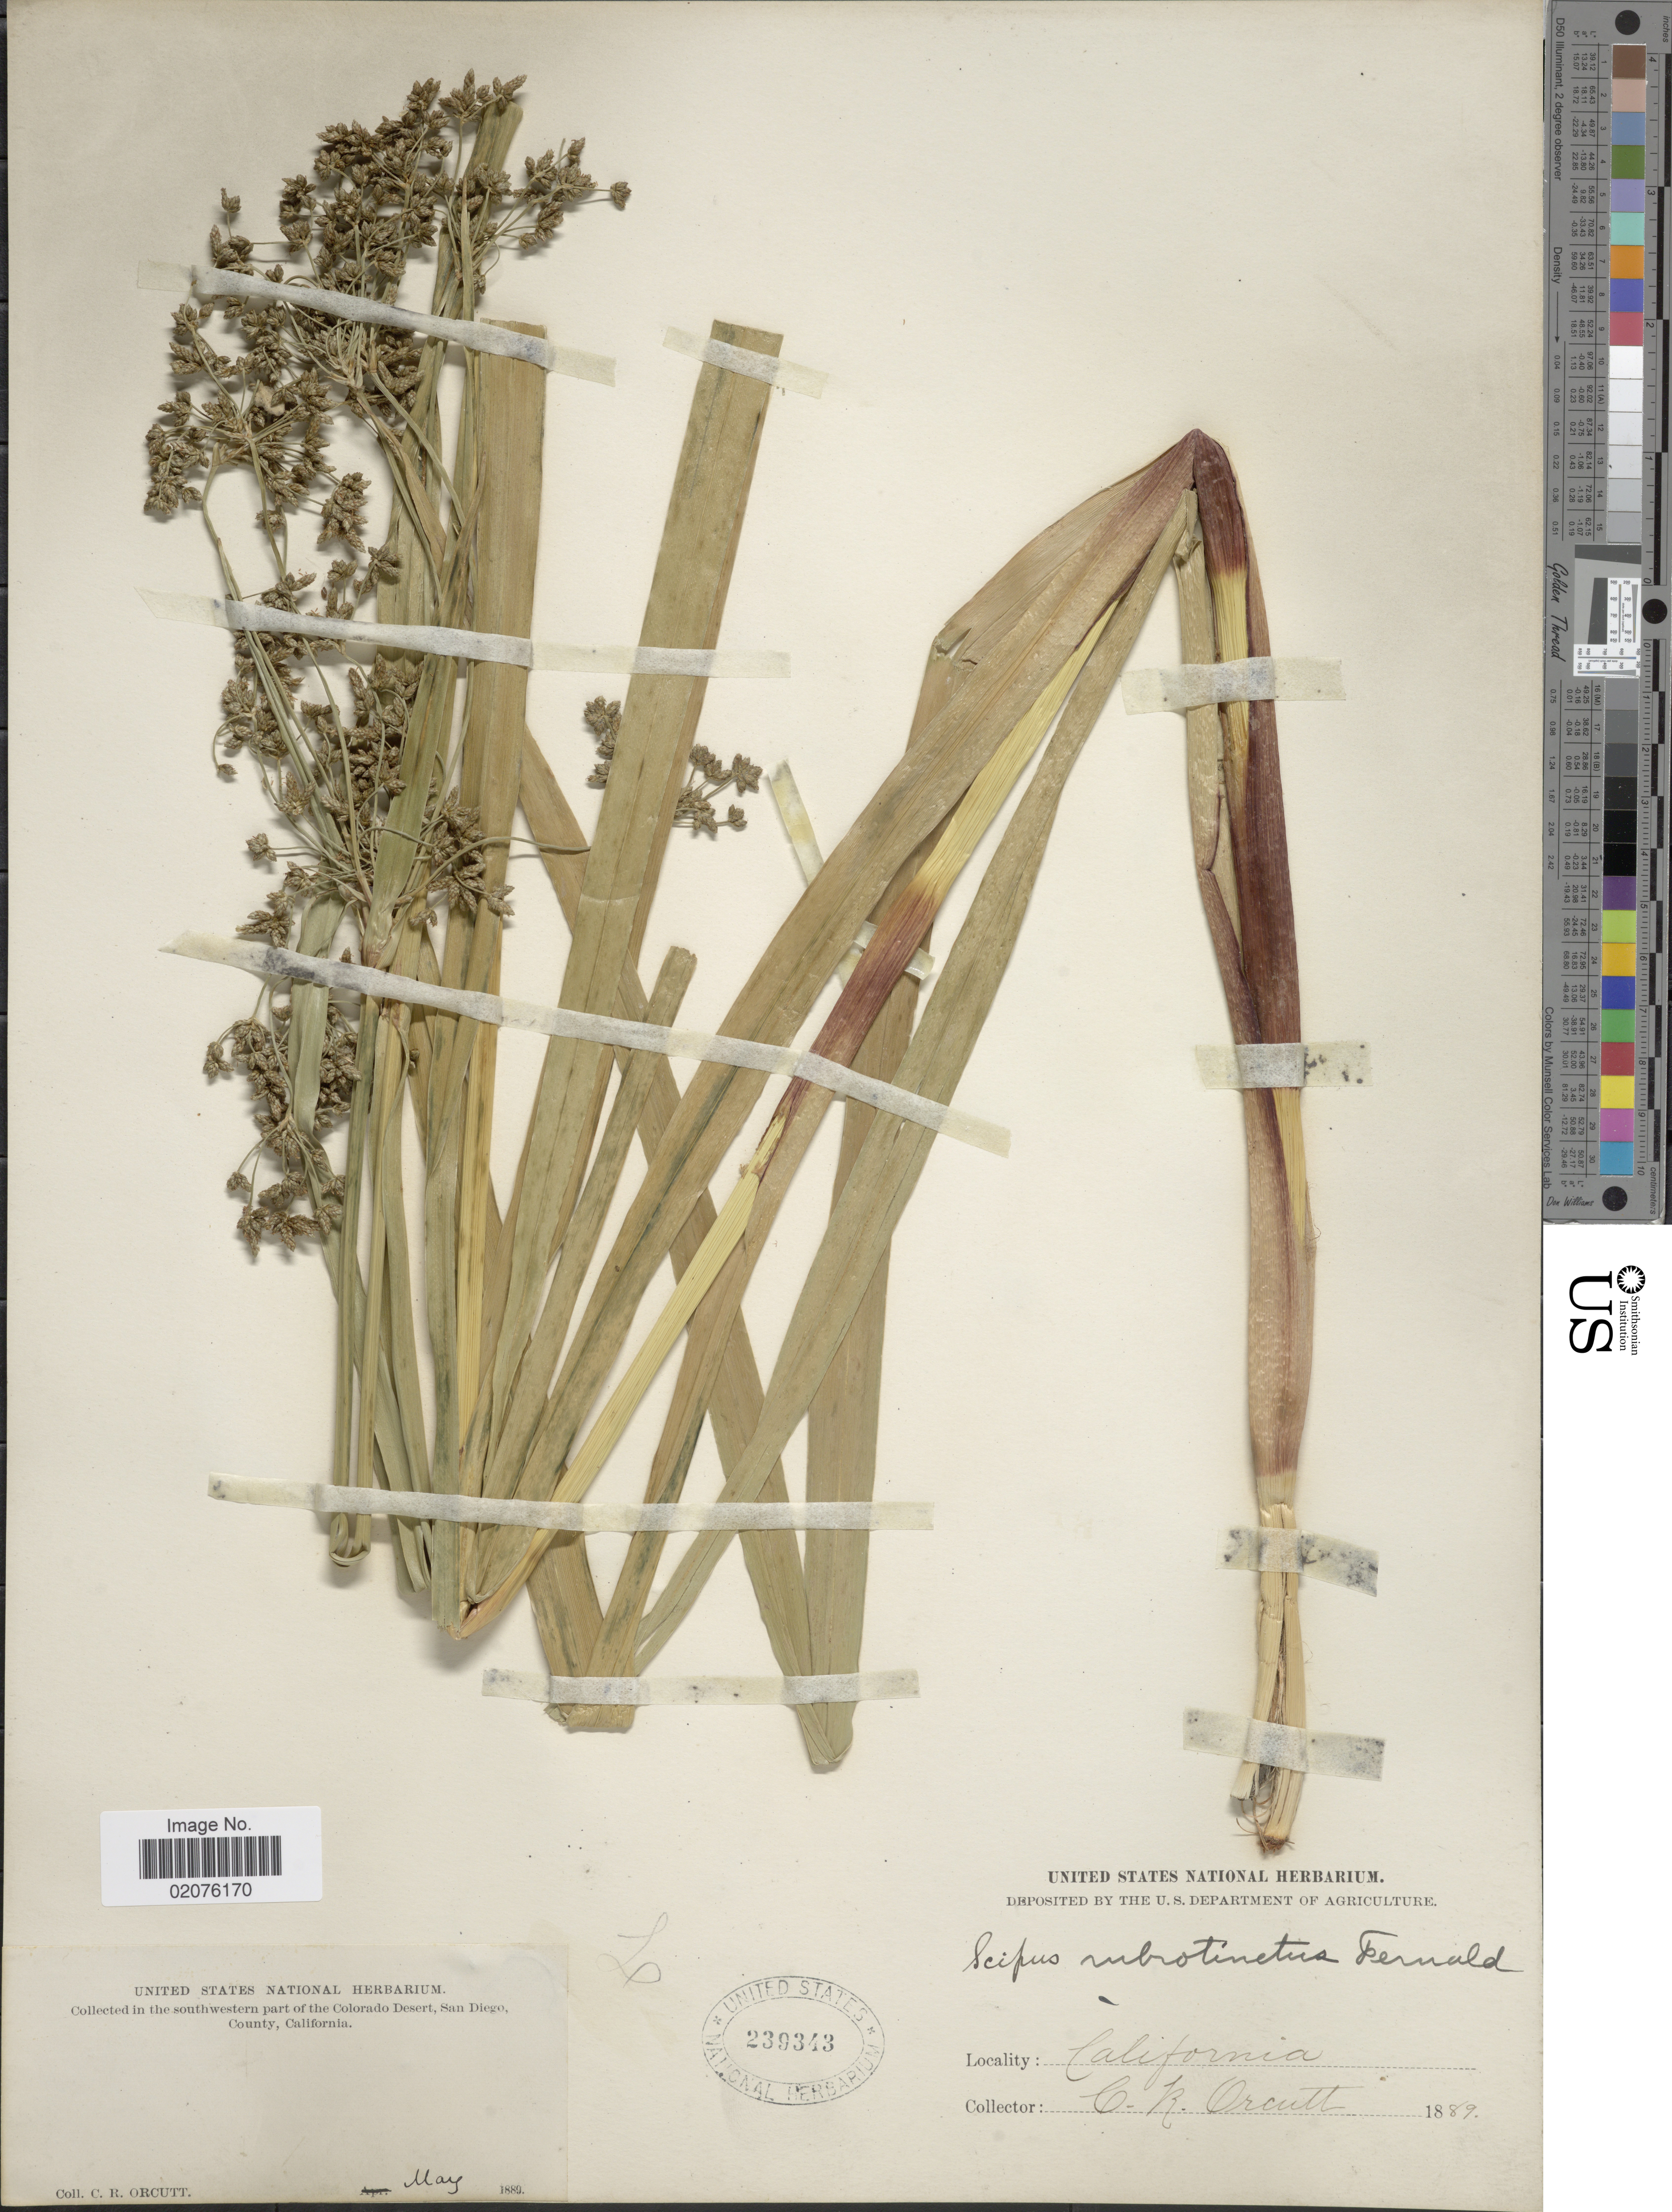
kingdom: Plantae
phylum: Tracheophyta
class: Liliopsida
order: Poales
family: Cyperaceae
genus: Scirpus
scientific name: Scirpus microcarpus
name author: J. Presl & C. Presl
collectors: C. R. Orcutt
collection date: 1889-05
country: United States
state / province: California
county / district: San Diego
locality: In the southwestern part of the Colorado Desert, San Diego, County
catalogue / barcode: US 239343